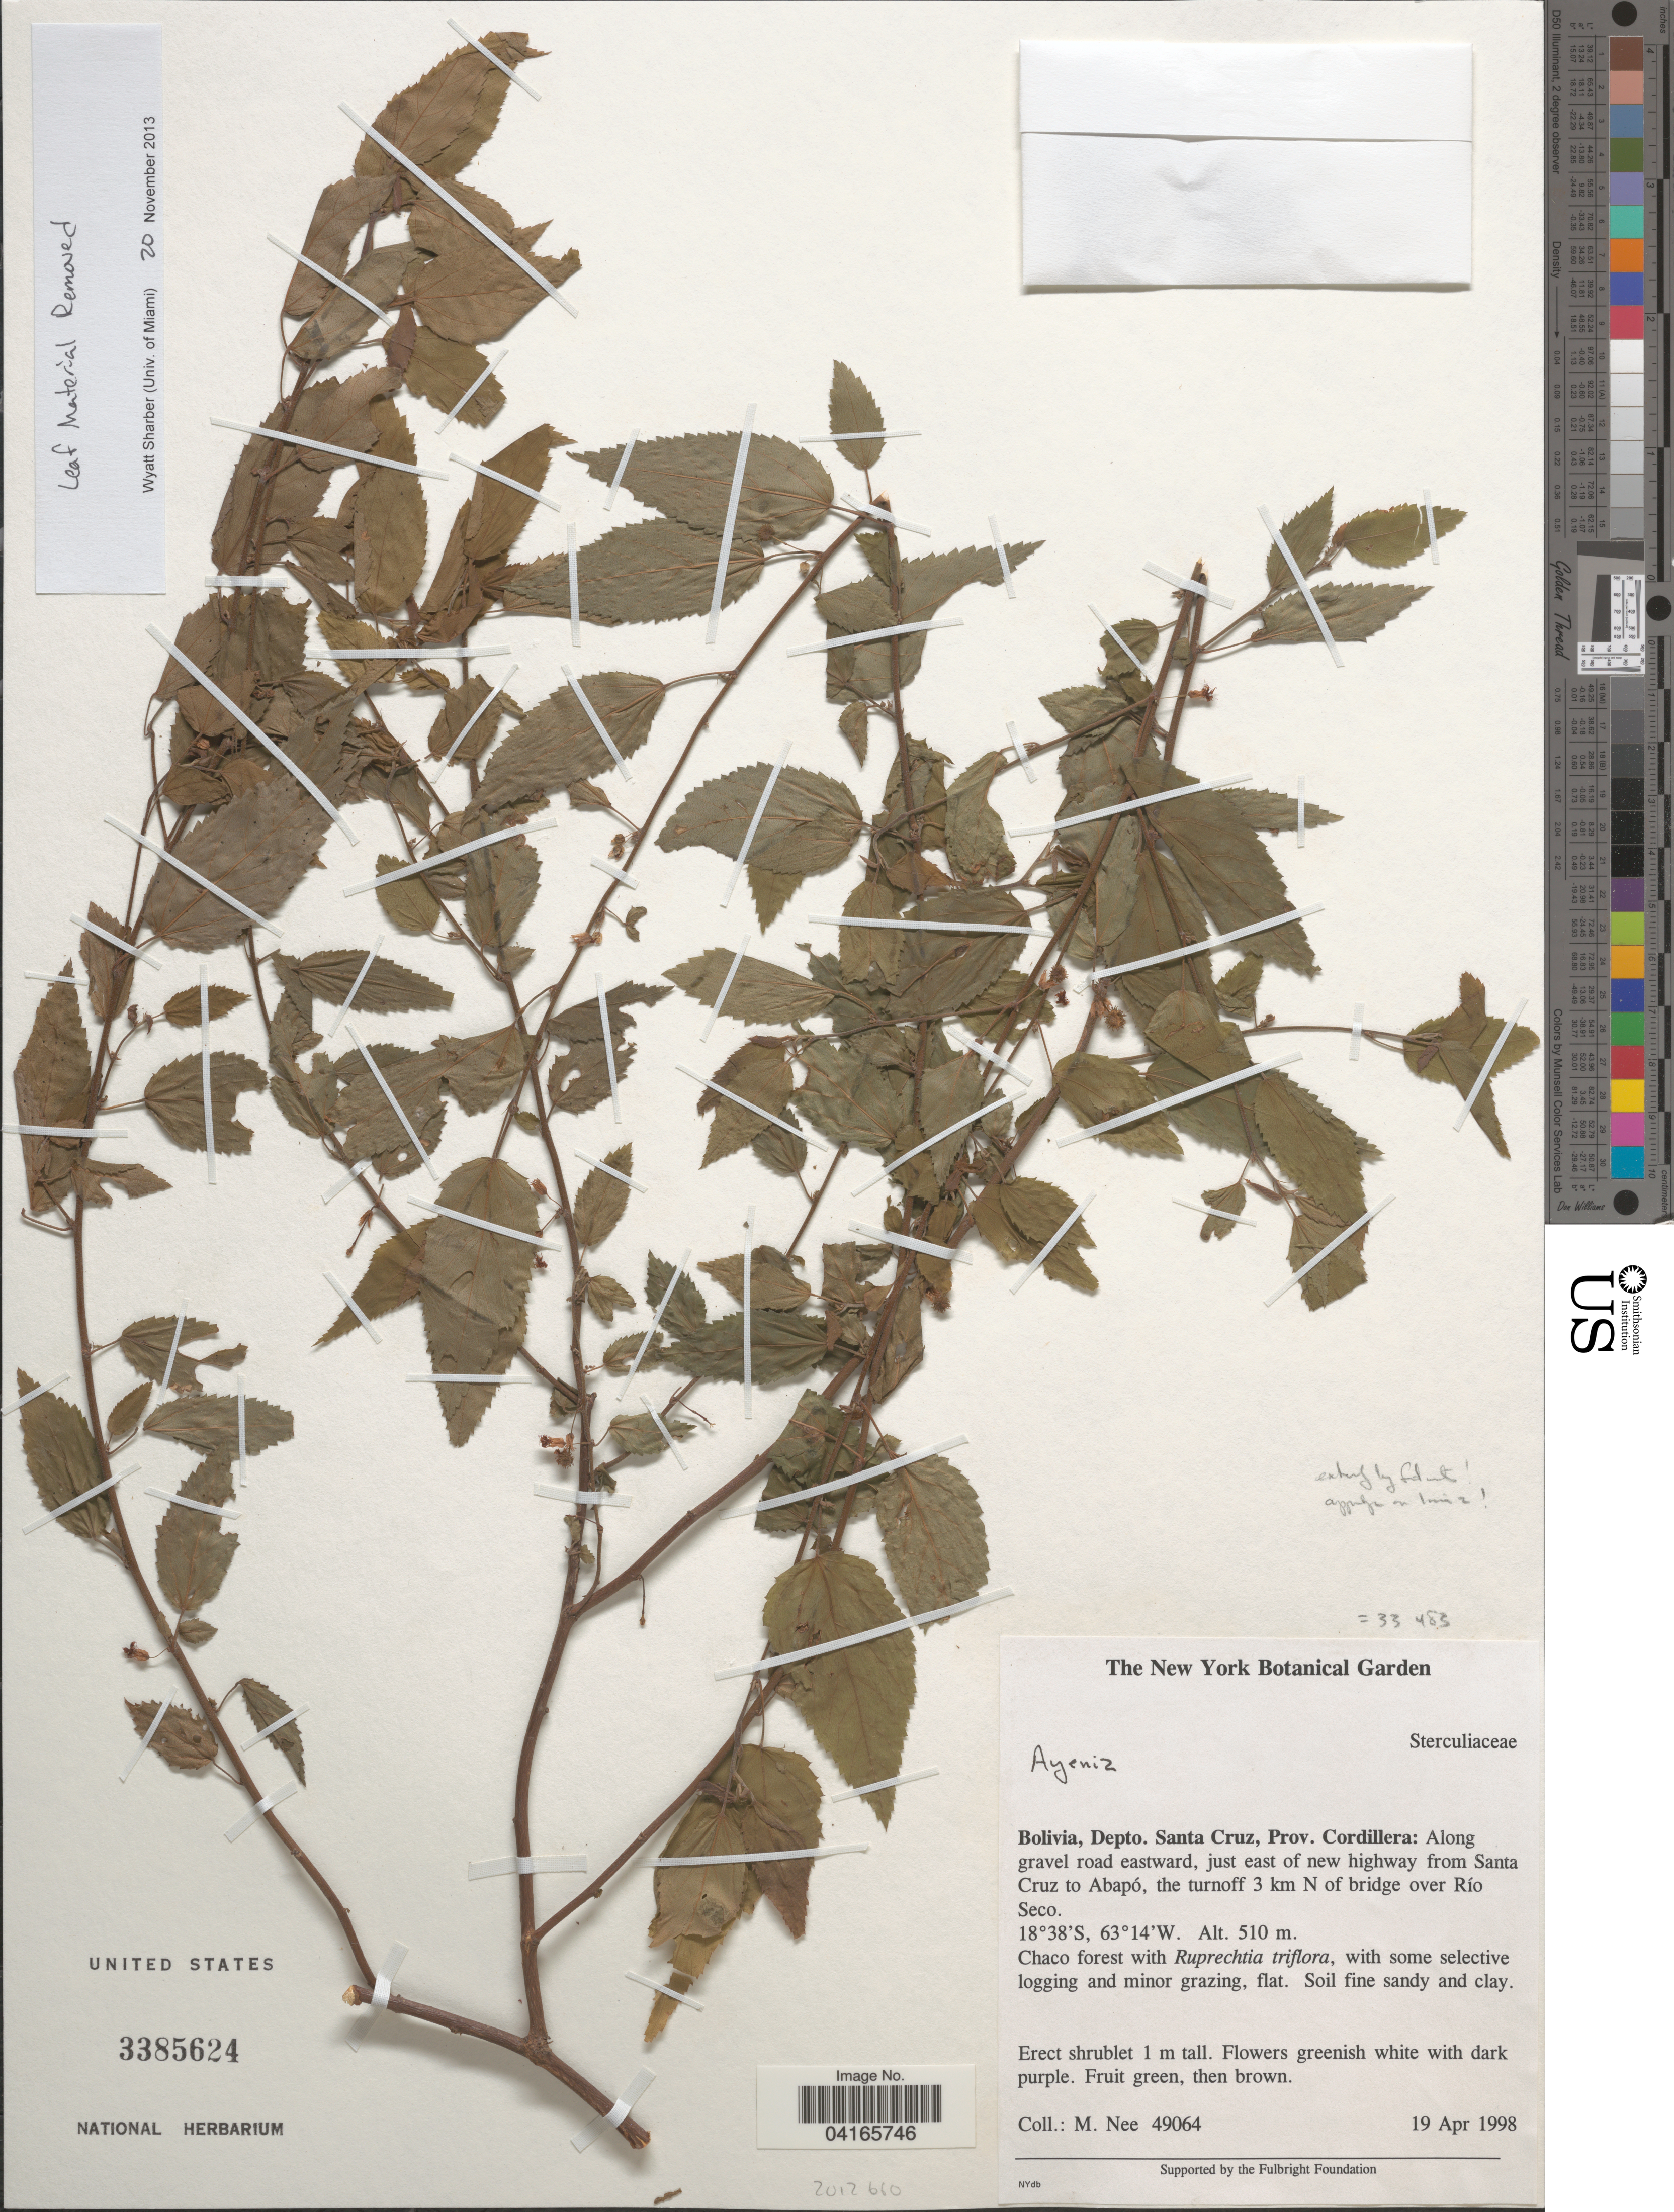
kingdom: Plantae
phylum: Tracheophyta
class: Magnoliopsida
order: Malvales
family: Malvaceae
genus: Ayenia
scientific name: Ayenia sp.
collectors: M. Nee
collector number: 49064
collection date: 1998-04-19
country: Bolivia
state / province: Santa Cruz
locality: Depto. Santa Cruz, Prov. Cordillera: Along gravel road eastward, just east of new highway from Santa Cruz to Abapó, the turnoff 3 km N of bridge over Río Seco.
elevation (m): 510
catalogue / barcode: US 3385624